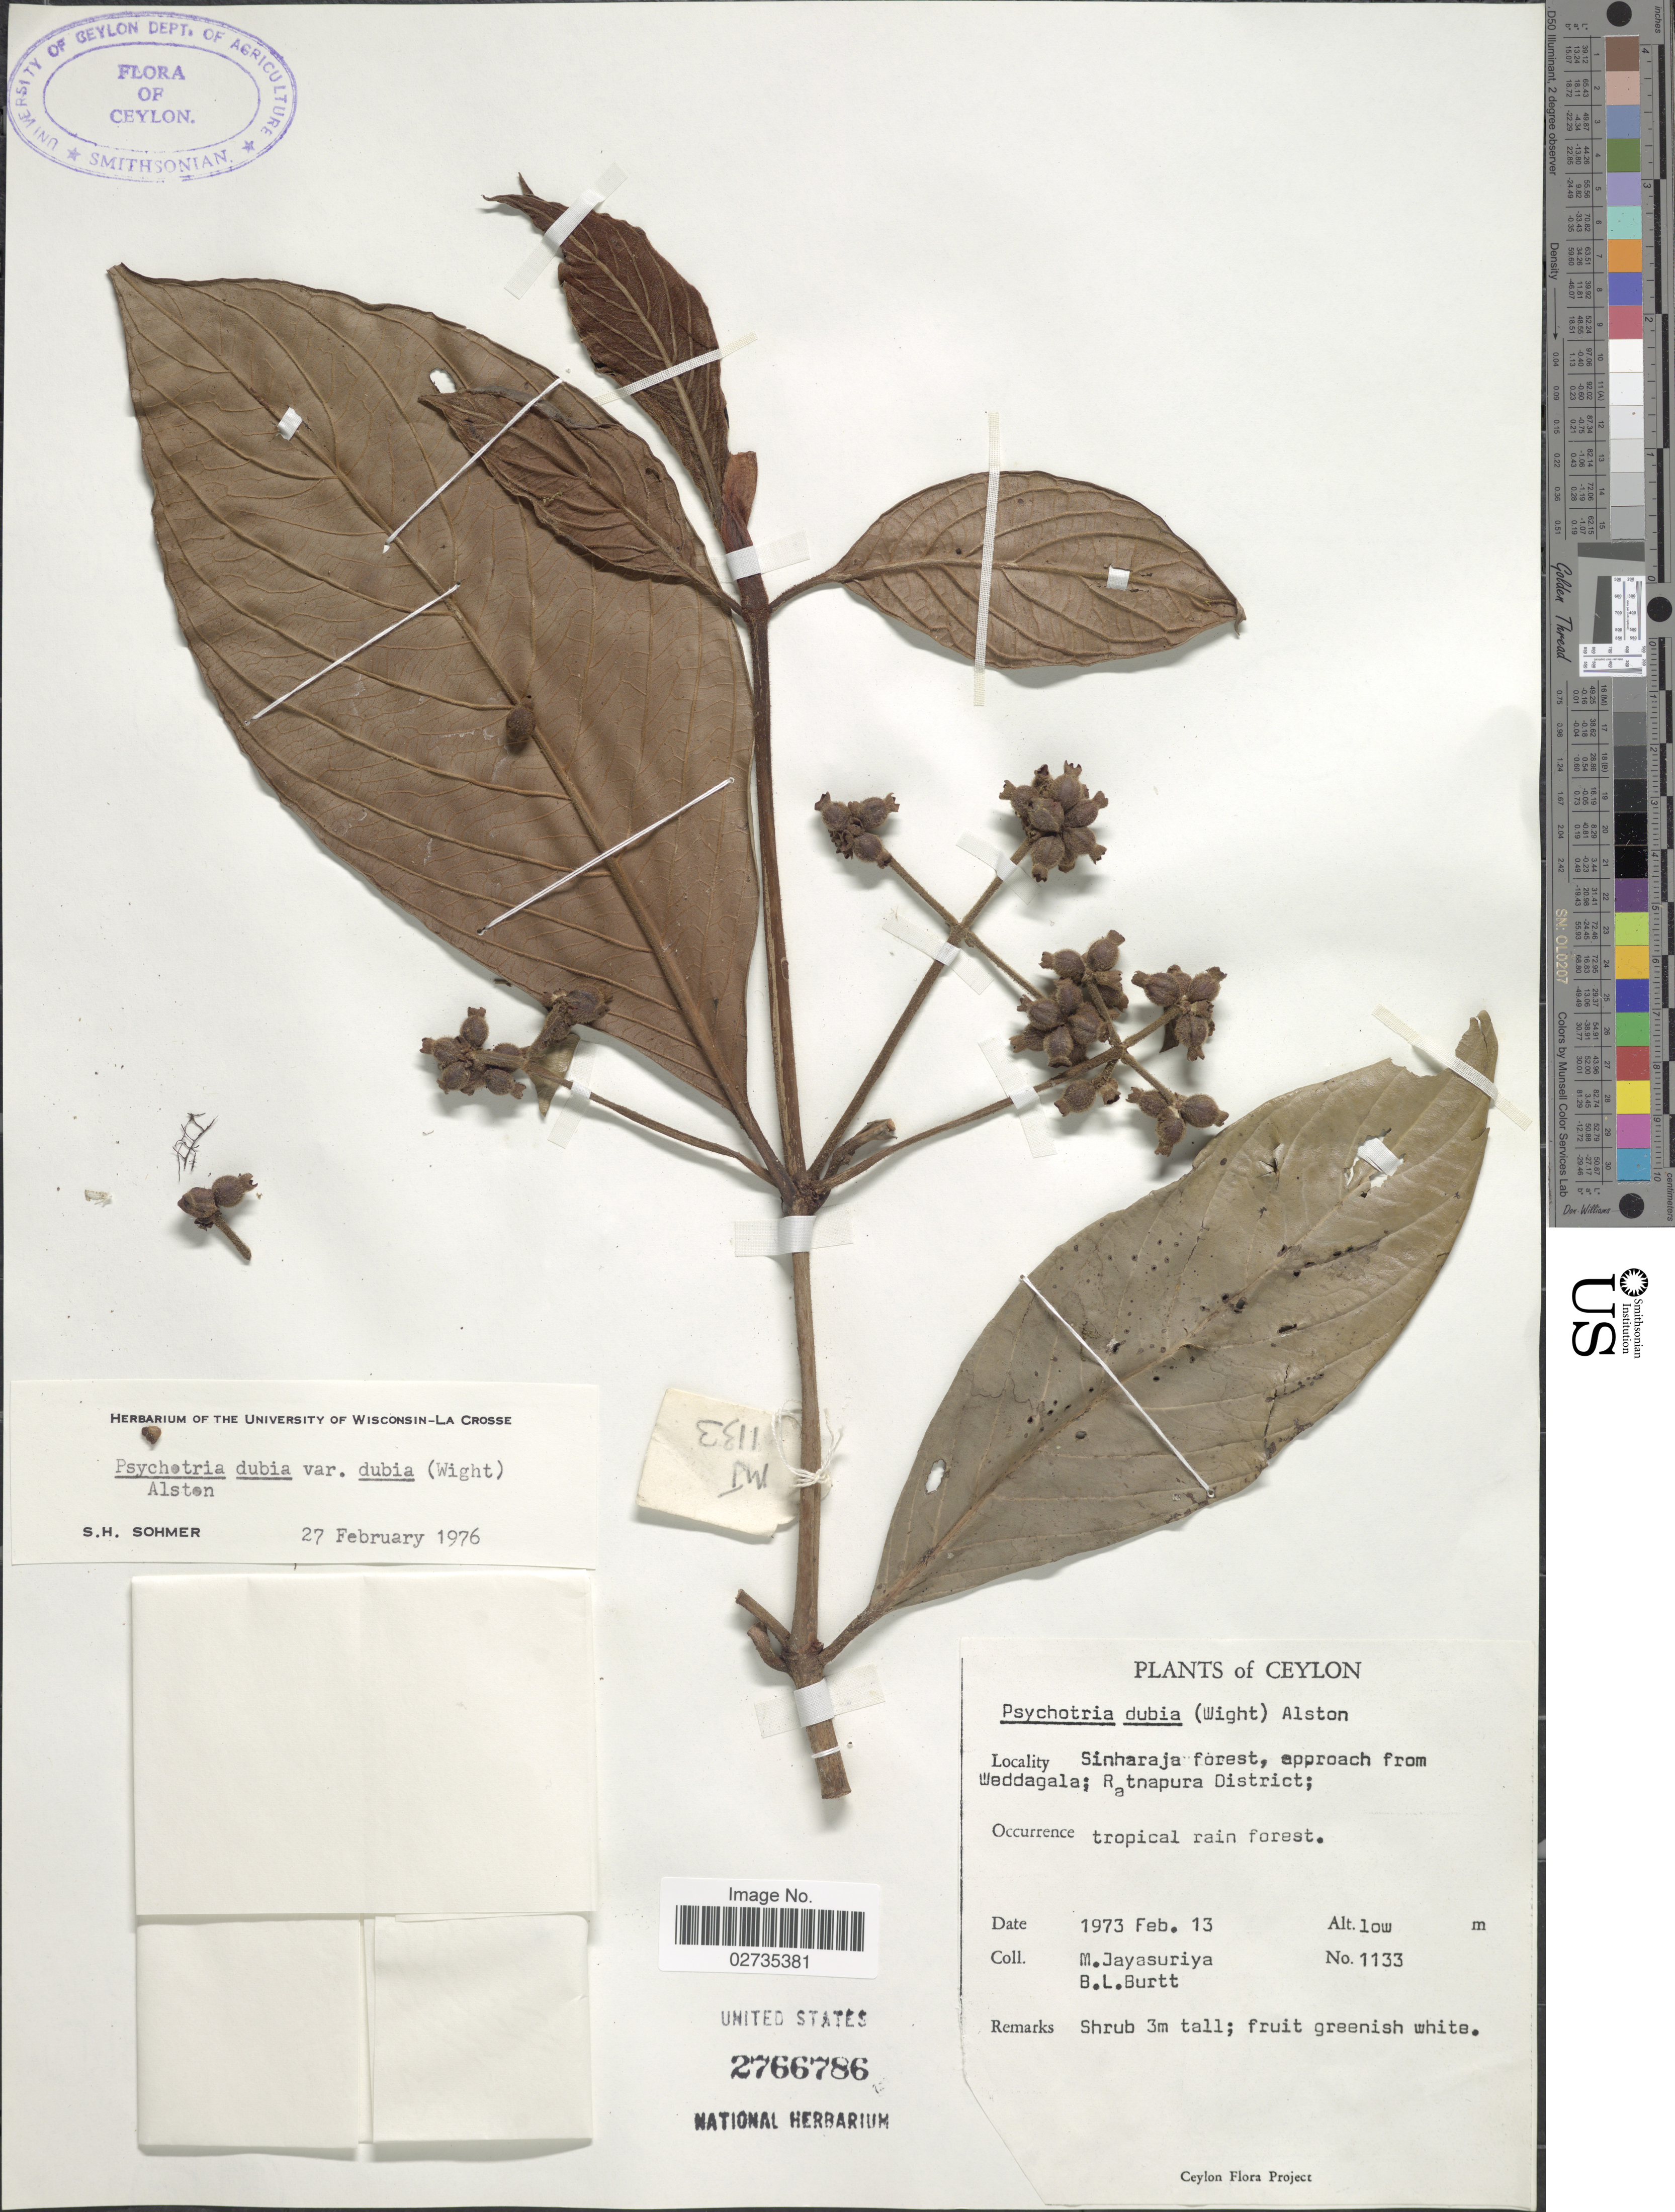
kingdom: Plantae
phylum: Tracheophyta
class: Magnoliopsida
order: Gentianales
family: Rubiaceae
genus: Psychotria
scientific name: Psychotria dubia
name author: (Wight) Alston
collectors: M. Jayasuriya & B. L. Burtt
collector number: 1133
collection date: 1973-02-13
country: Sri Lanka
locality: Ceylon. Sinharaja forest, approach from Weddagala; Ratnapura District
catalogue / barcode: US 2766786